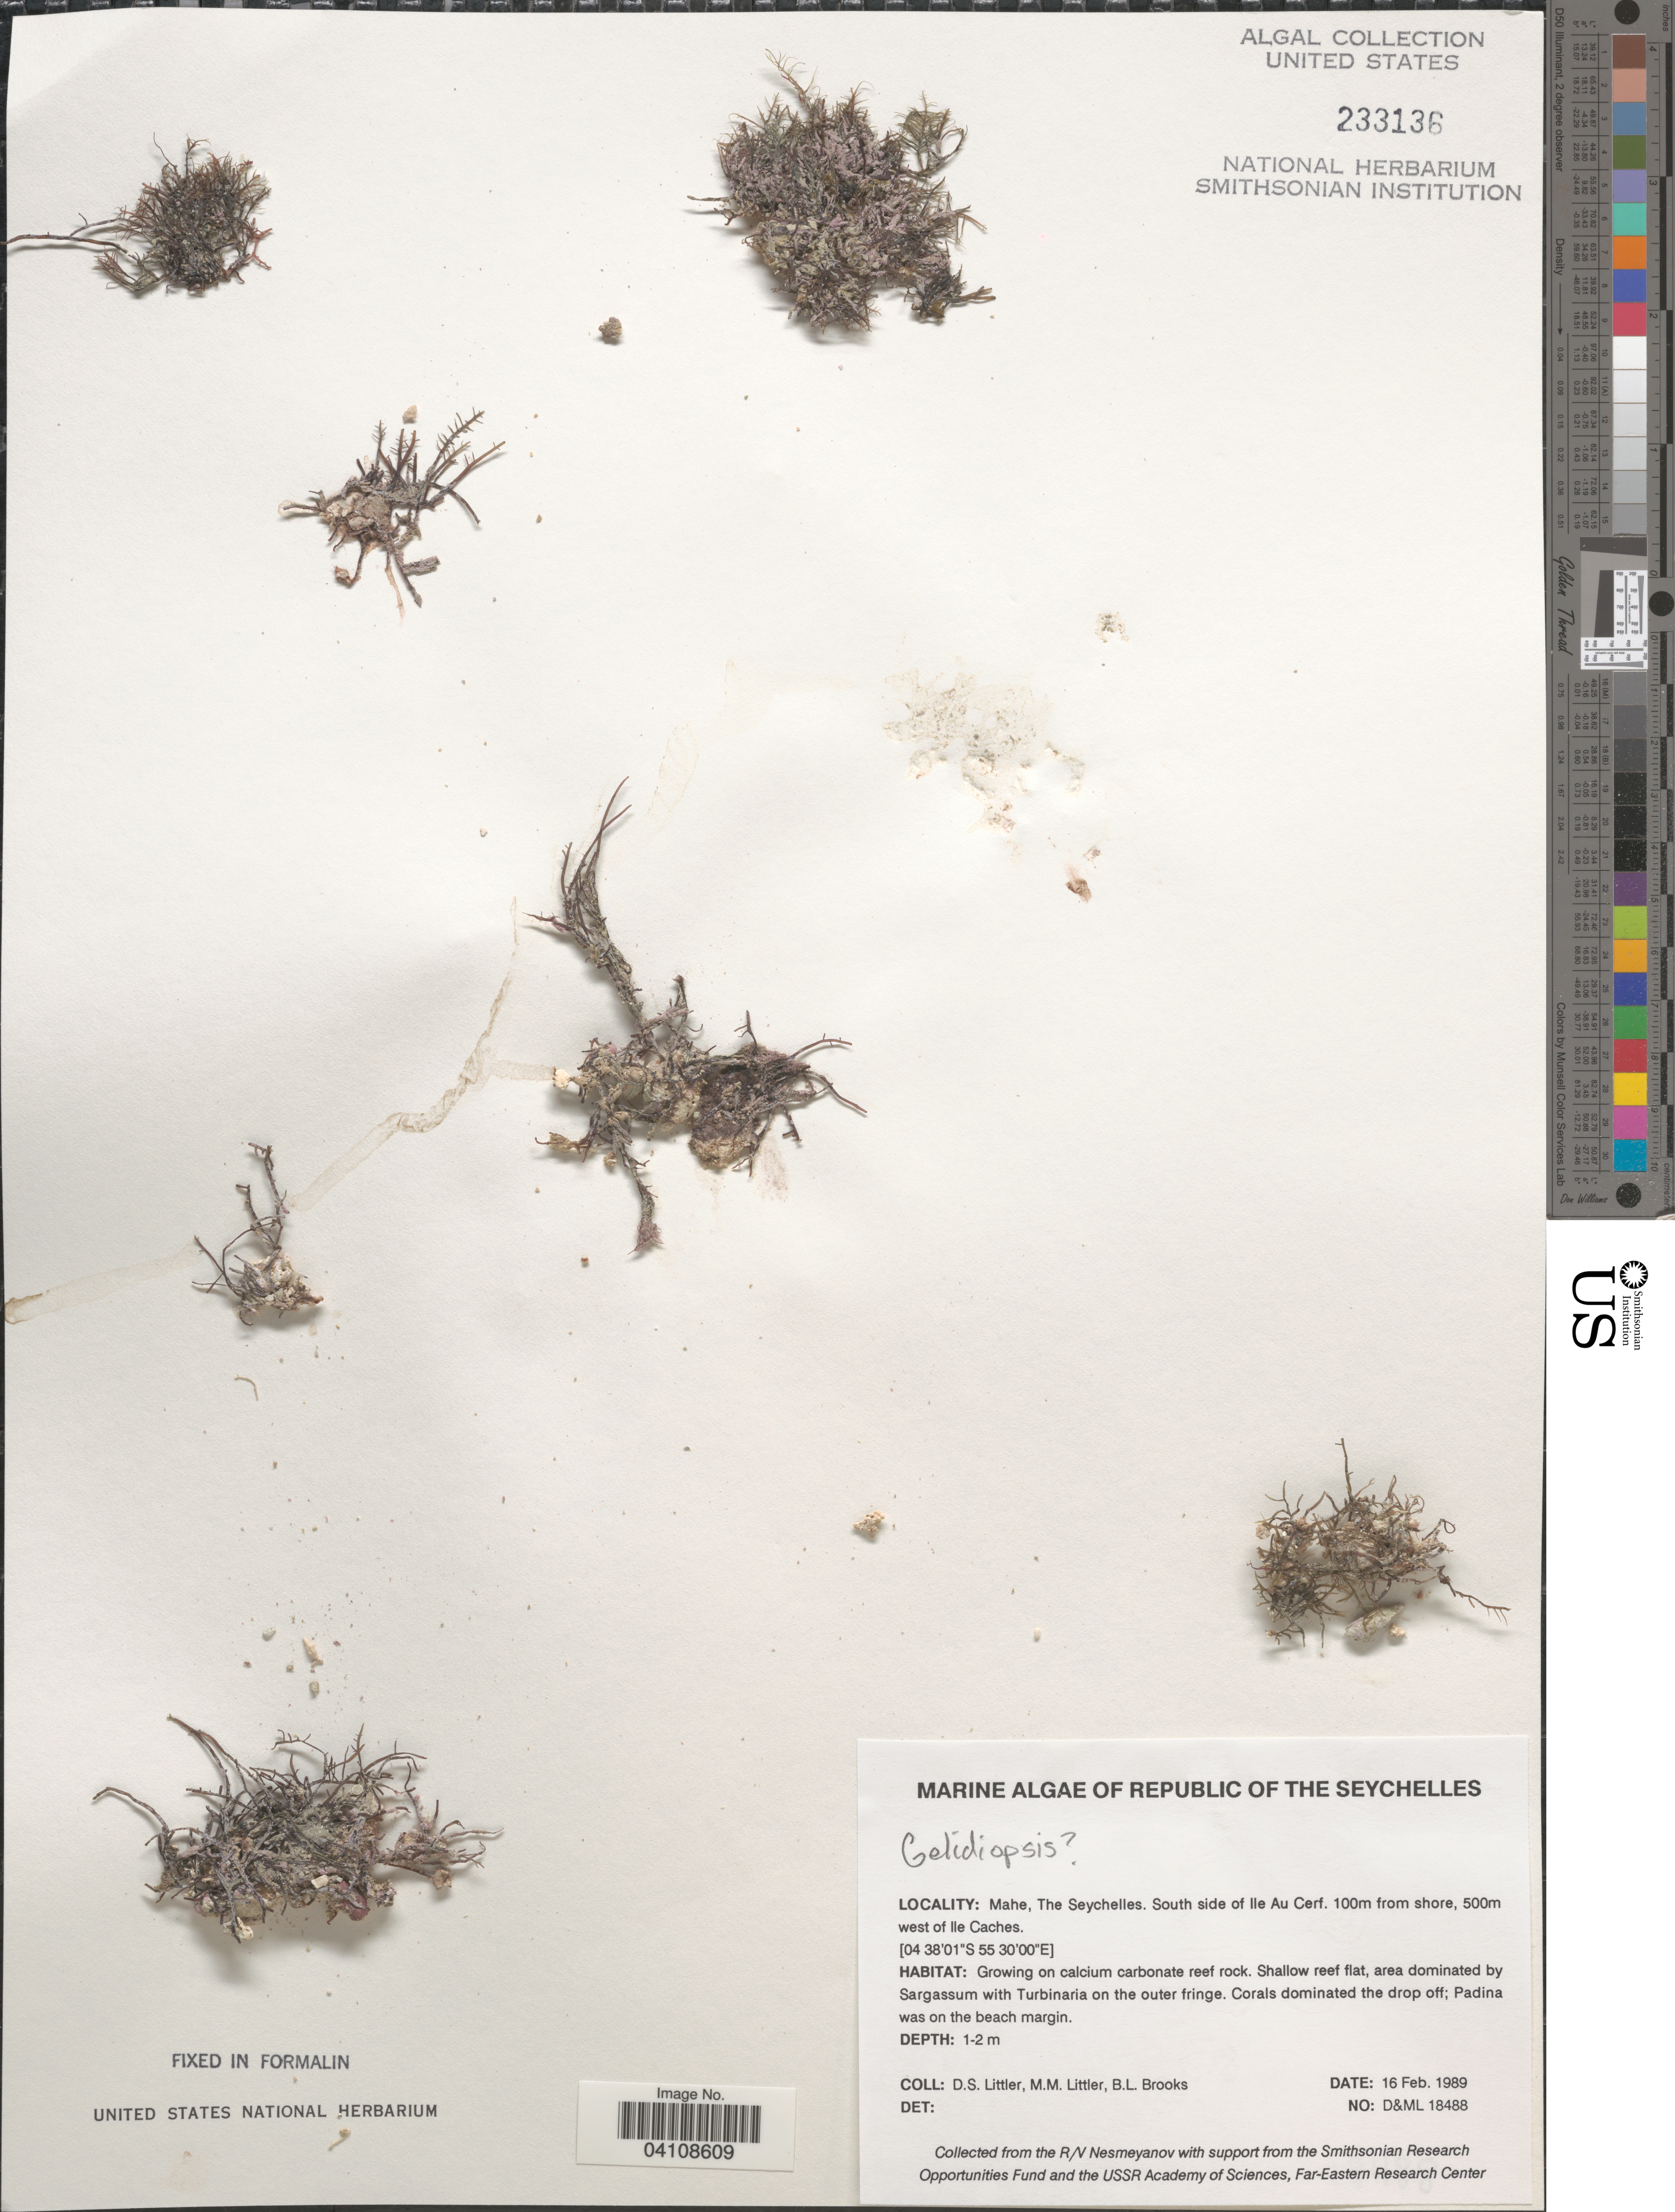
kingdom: Plantae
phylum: Rhodophyta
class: Florideophyceae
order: Rhodymeniales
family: Lomentariaceae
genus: Ceratodictyon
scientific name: Ceratodictyon sp.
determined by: Algae name updating Project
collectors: D. S. Littler & B. Brooks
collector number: D&ML18488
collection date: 1989-02-16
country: Seychelles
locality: Republic of The Seychelles. Mahe. South side of Ile Au Cerf. 100m from shore, 500m west of Ile Caches.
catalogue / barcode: US 233136